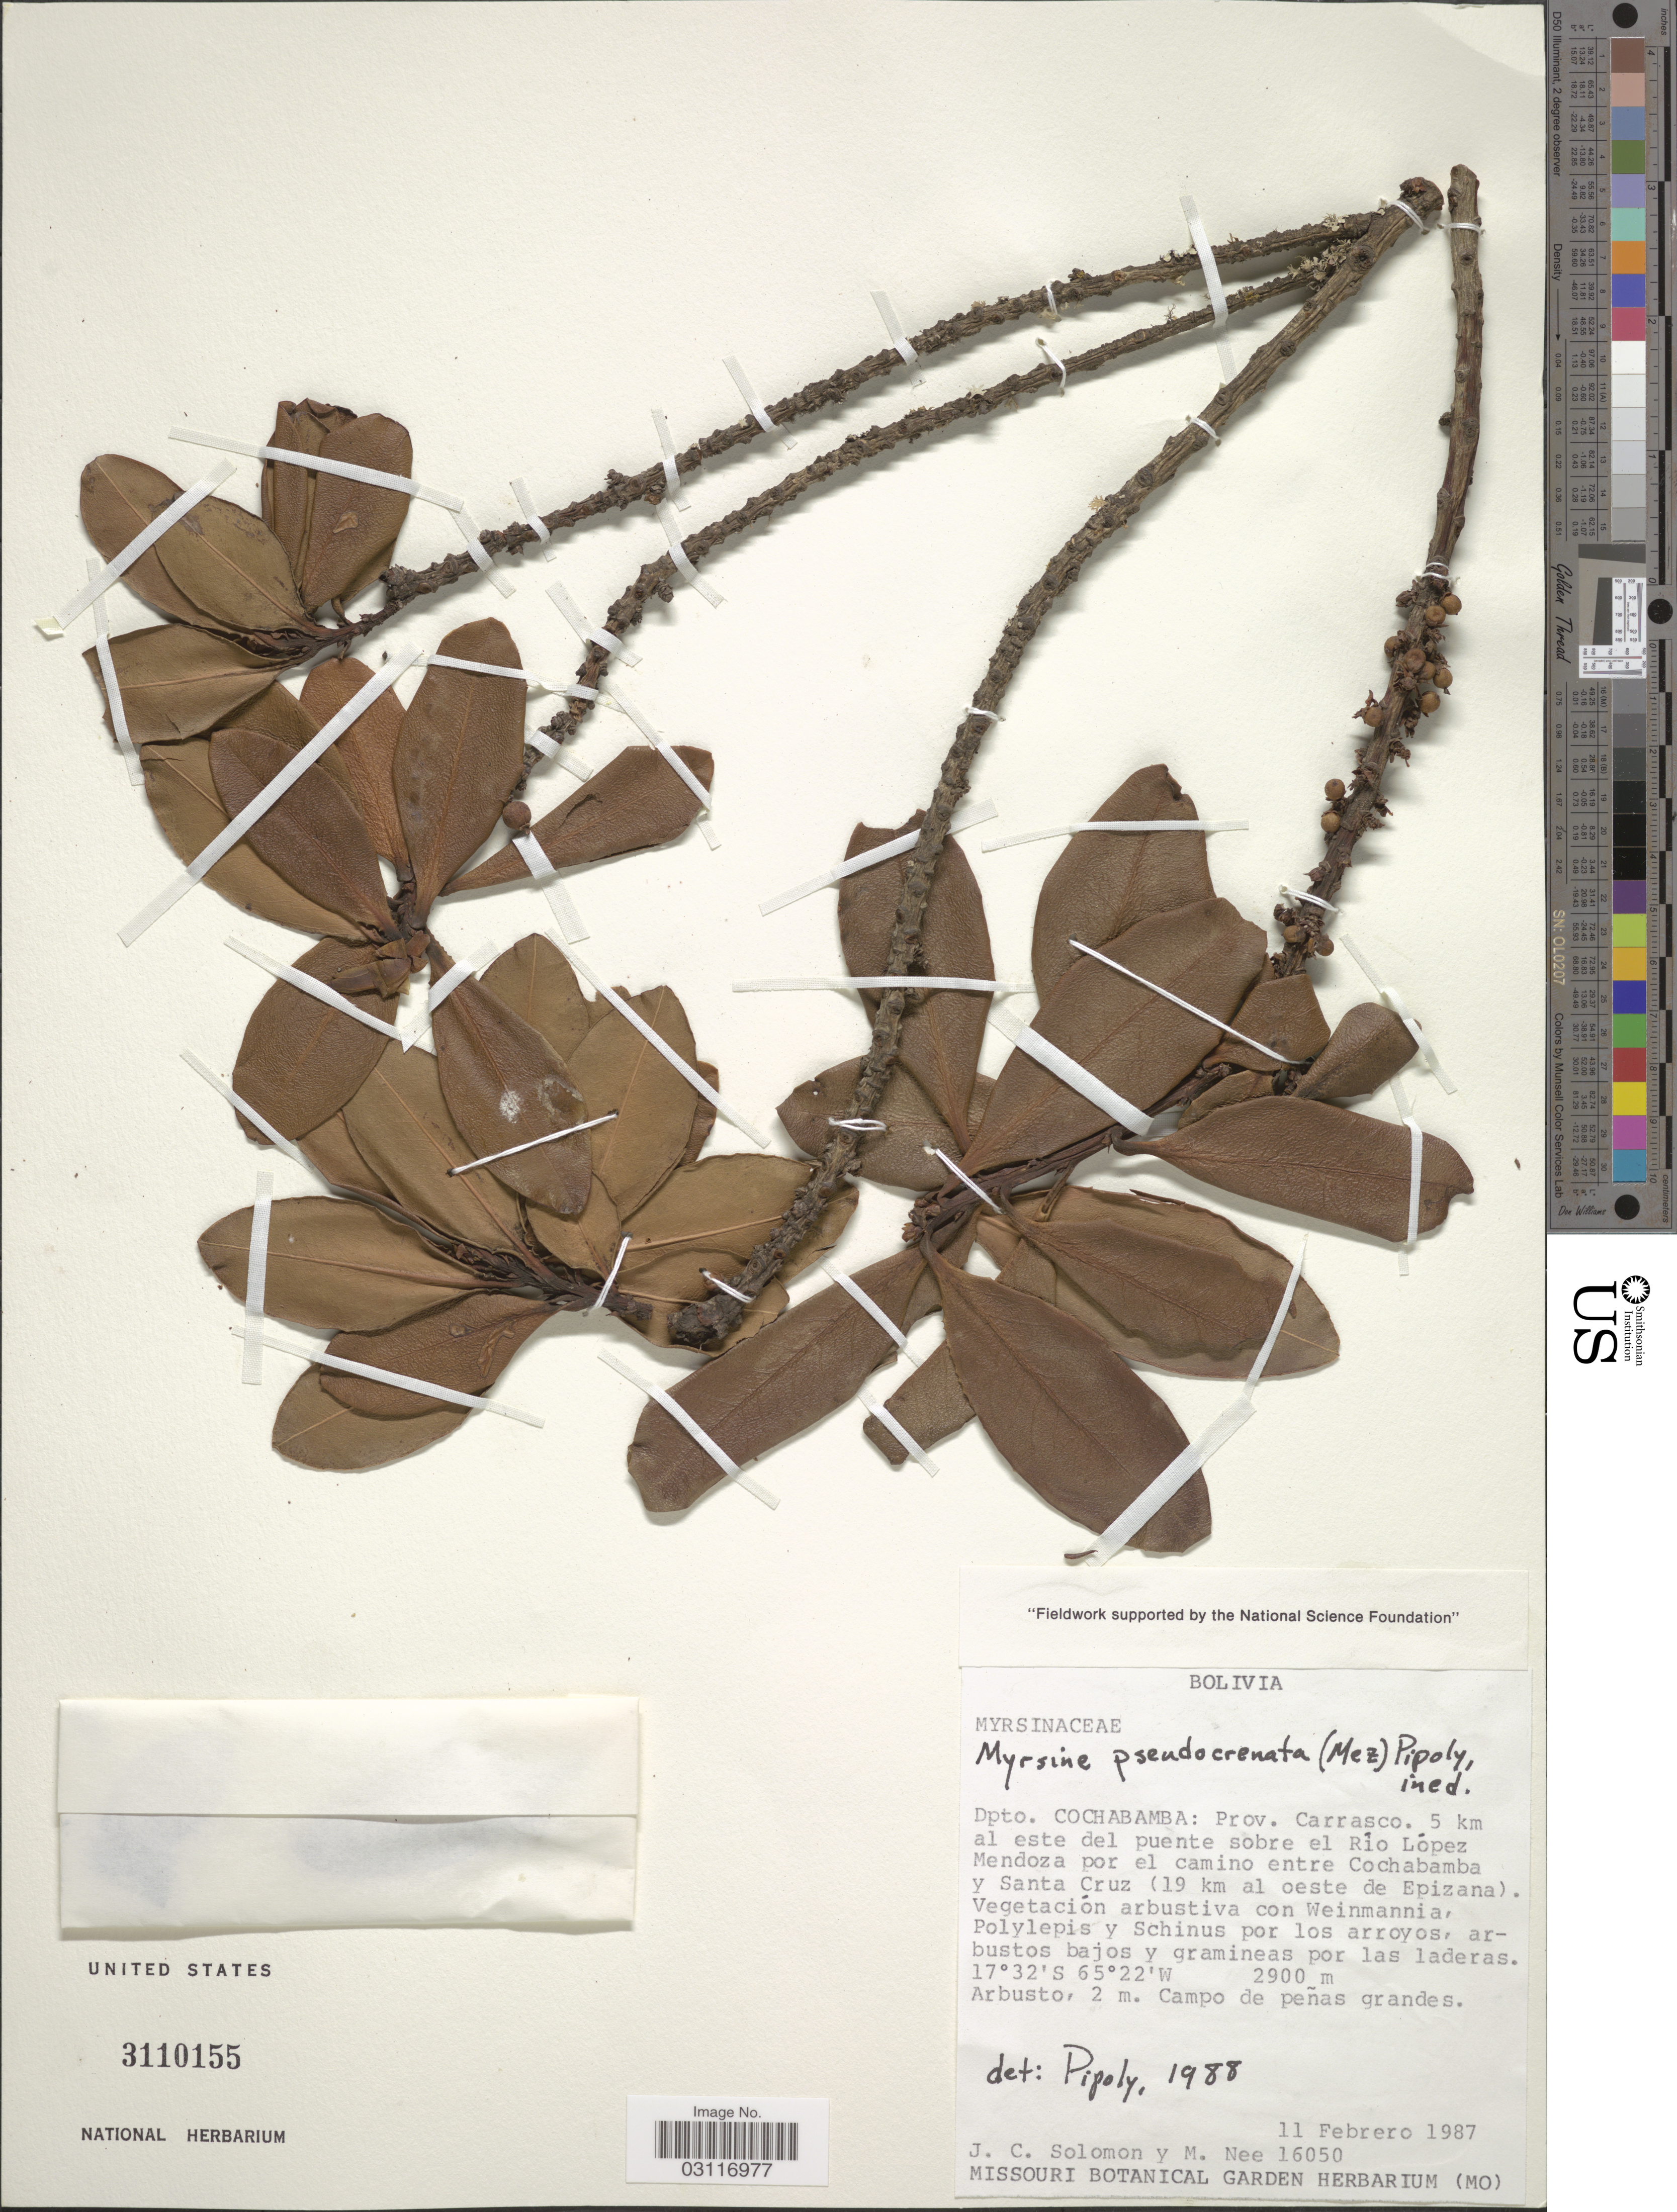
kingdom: Plantae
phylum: Tracheophyta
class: Magnoliopsida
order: Ericales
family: Primulaceae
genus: Myrsine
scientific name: Myrsine pseudocrenata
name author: (Mez) Pipoly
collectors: J. C. Solomon & M. Nee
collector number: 16050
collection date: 1987-02-11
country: Bolivia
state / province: Cochabamba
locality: Dpto. Cochabamba: Prov. Carrasco. 5 km al este del puente sobre el Río López Mendoza por el camino entre Cochabamba y Santa Cruz (19 km al oeste de Epizana).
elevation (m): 2900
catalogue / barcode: US 3110155